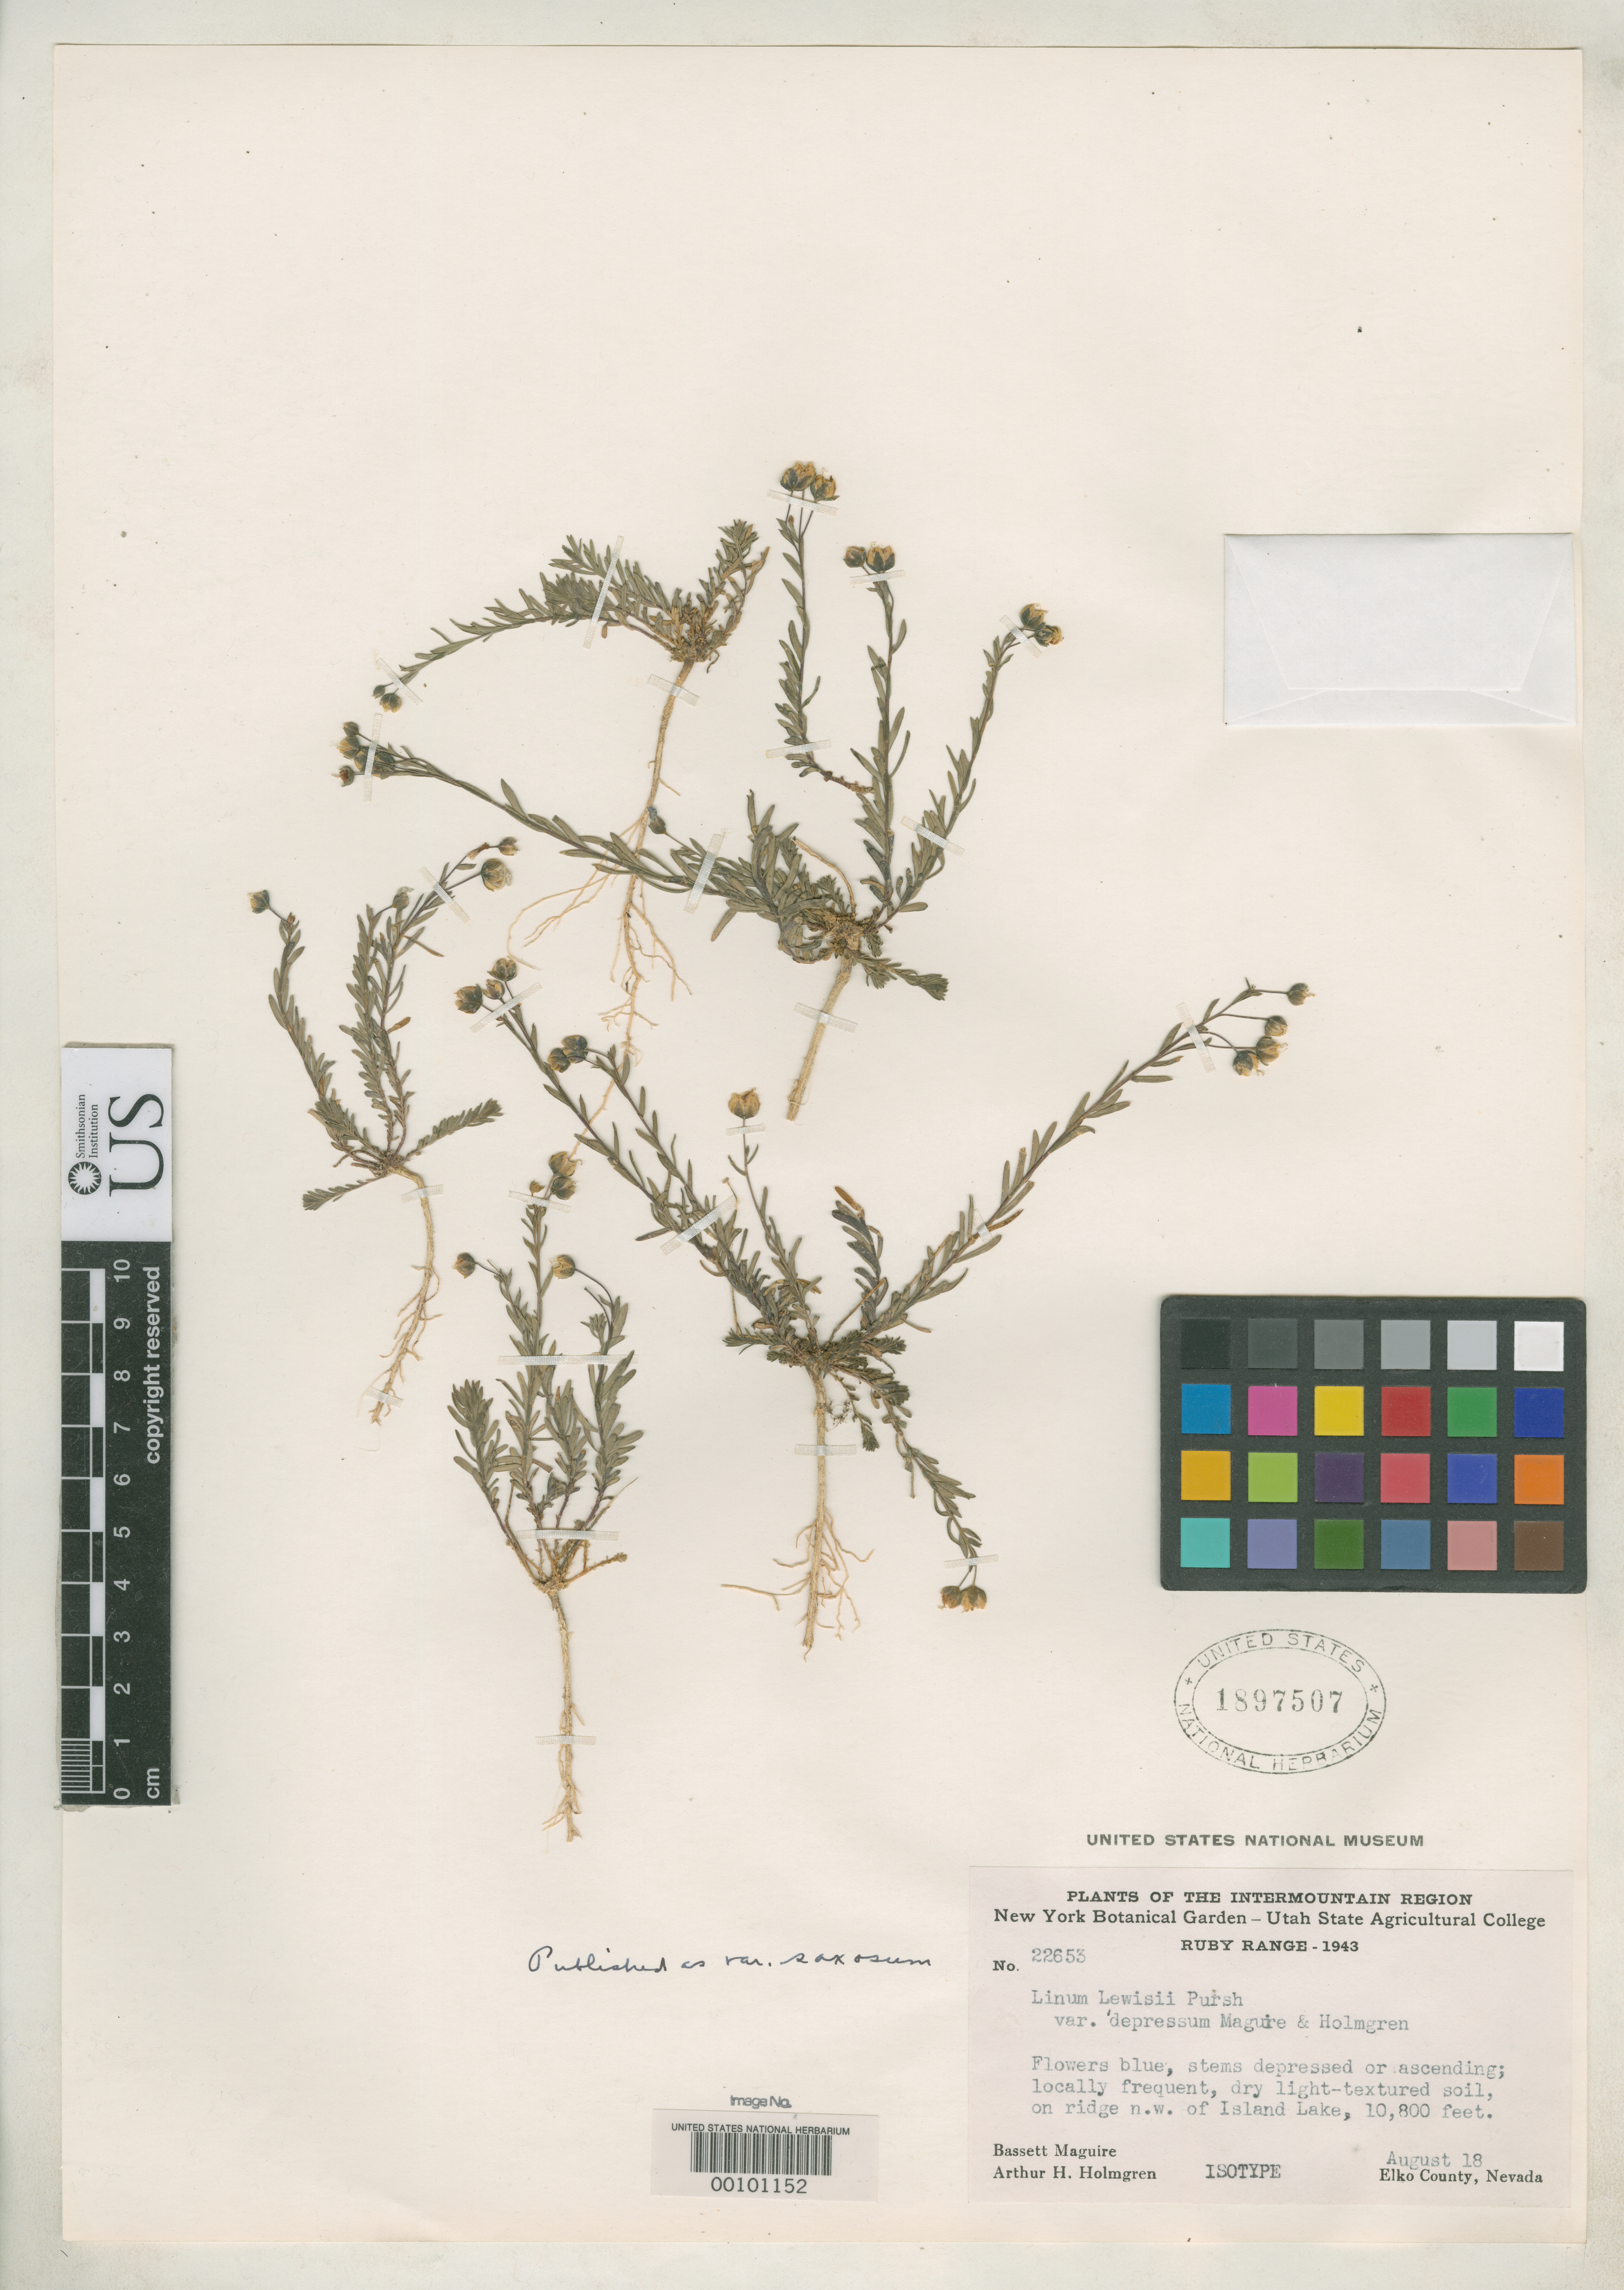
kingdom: Plantae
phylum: Tracheophyta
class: Magnoliopsida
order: Malpighiales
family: Linaceae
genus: Linum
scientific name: Linum lewisii var. saxosum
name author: Maguire & A.H. Holmgren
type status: Isotype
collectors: B. Maguire & A. H. Holmgren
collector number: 22653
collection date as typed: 18 Aug 1943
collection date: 1943-08-18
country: United States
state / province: Nevada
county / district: Elko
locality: Island Lake.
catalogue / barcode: US 1897507